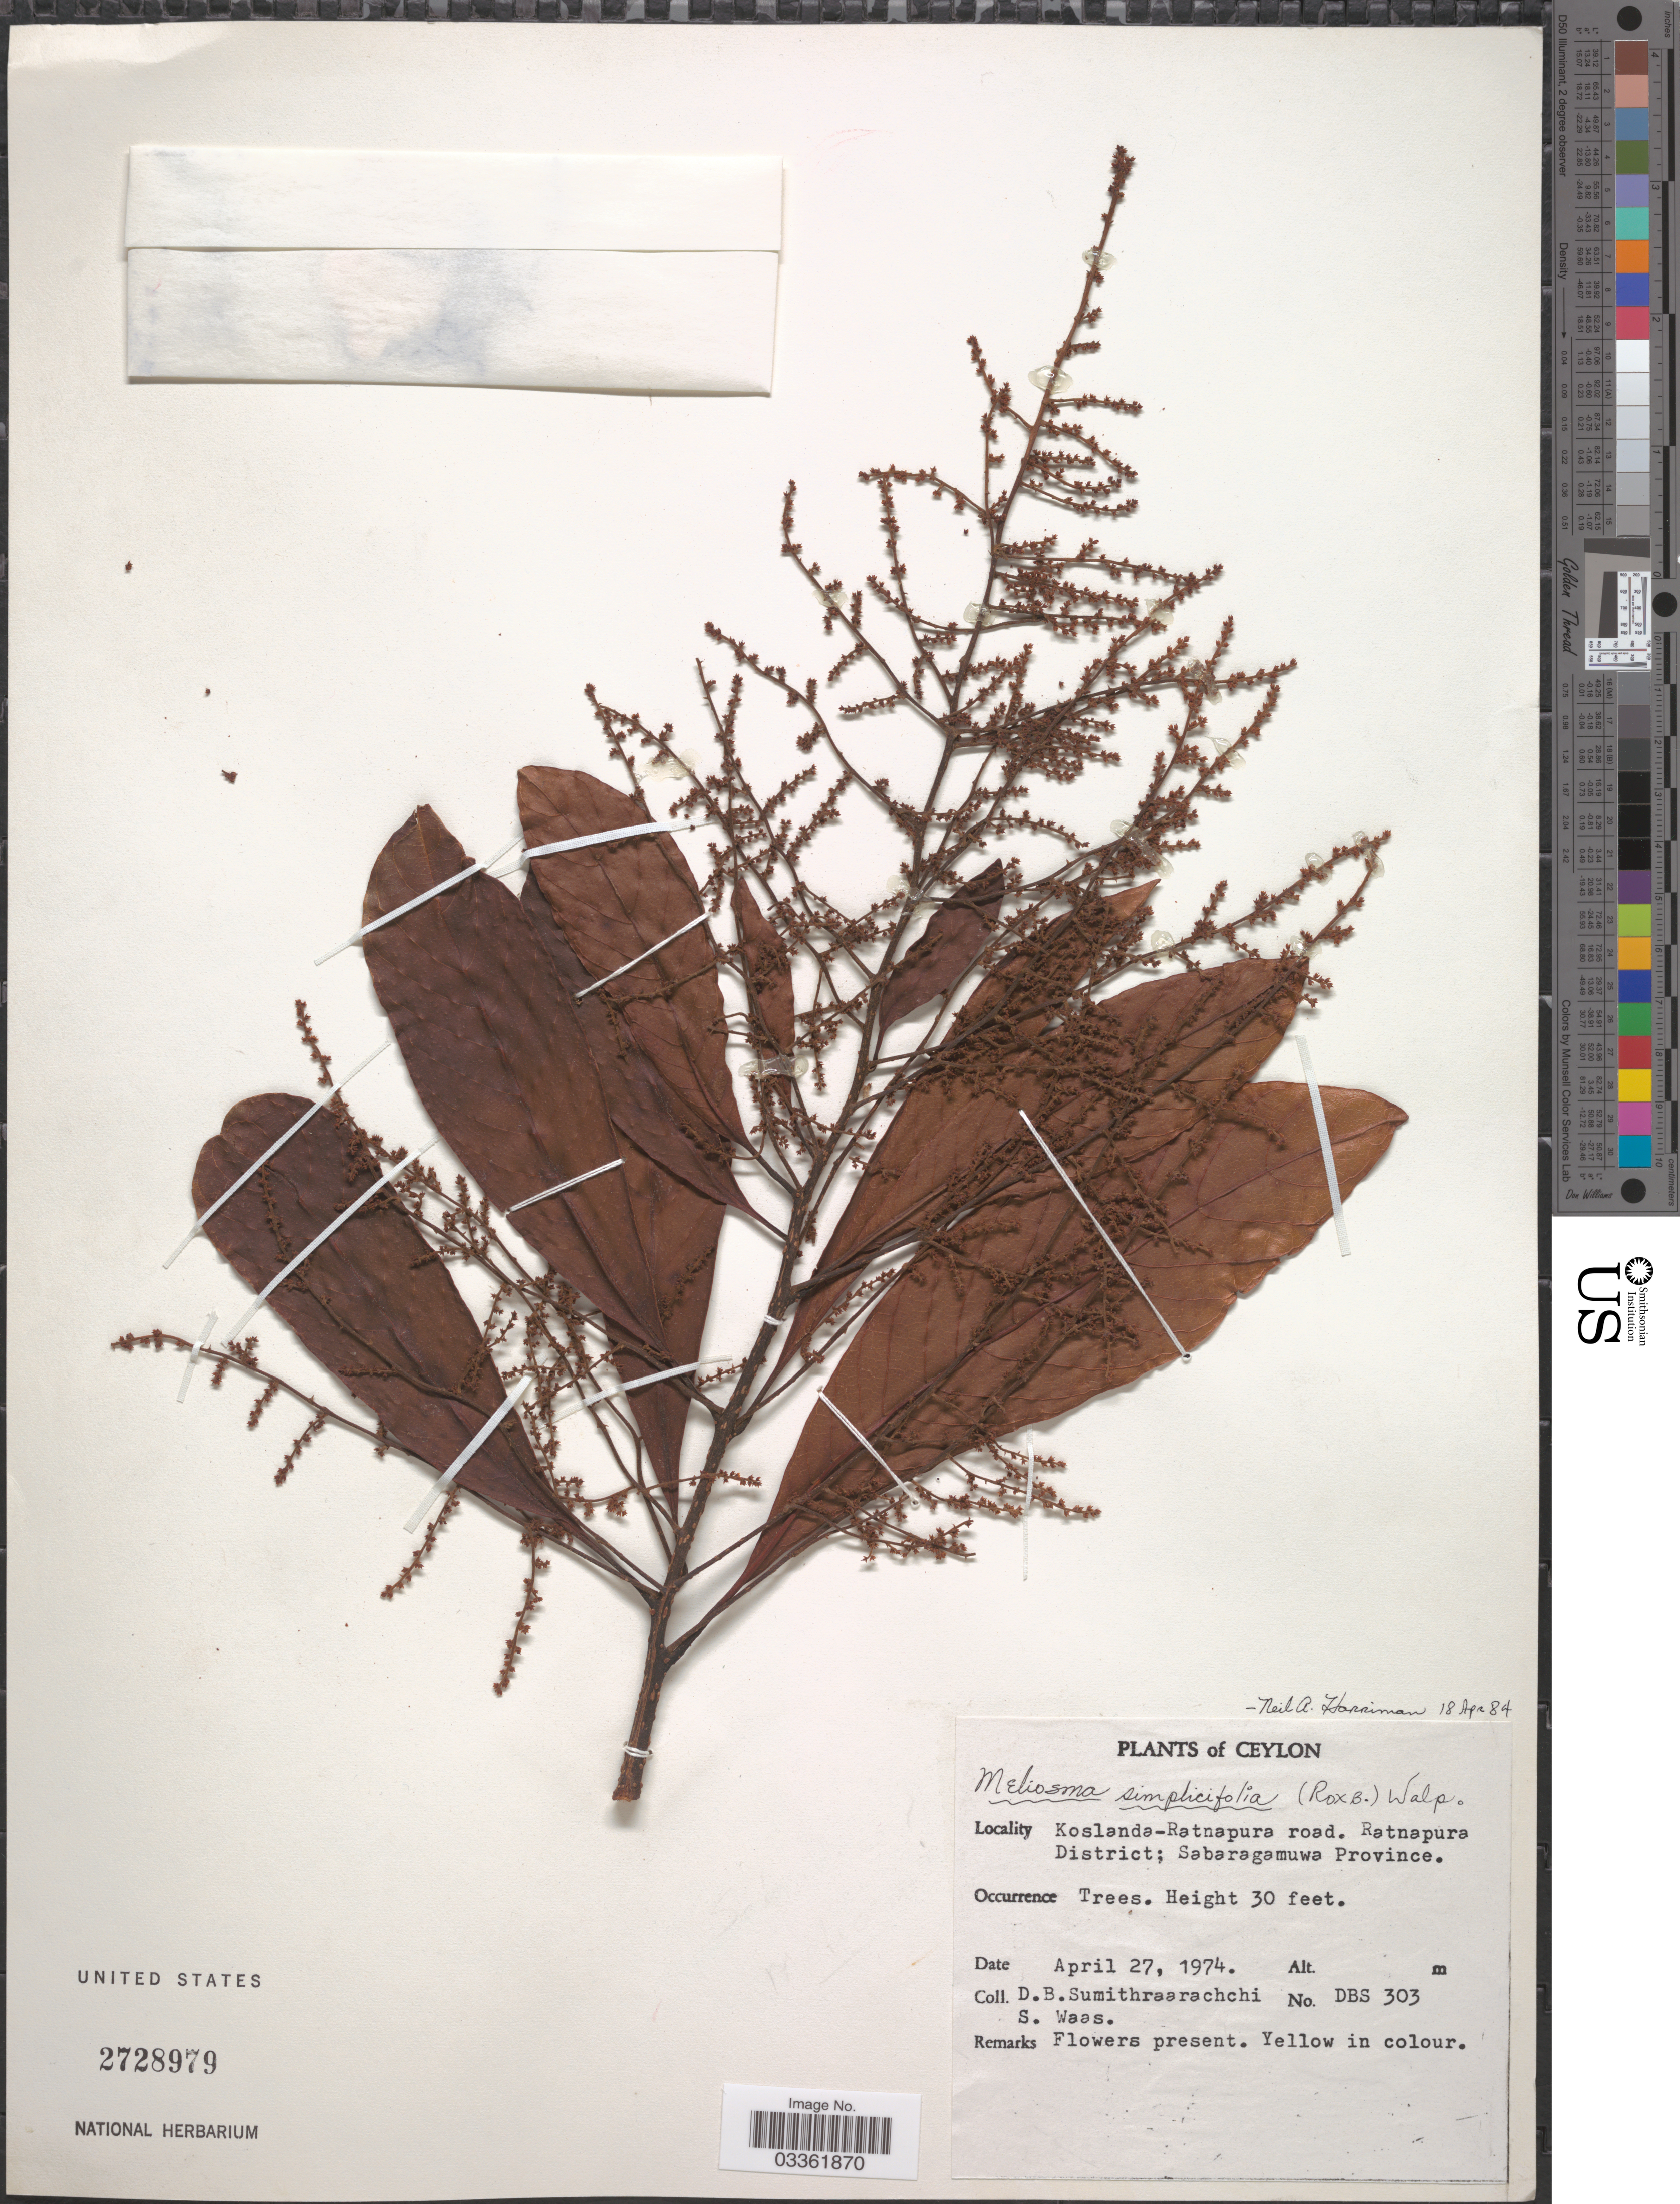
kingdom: Plantae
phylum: Tracheophyta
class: Magnoliopsida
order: Proteales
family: Sabiaceae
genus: Meliosma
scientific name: Meliosma simplicifolia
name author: (Roxb.) Walp.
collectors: D. B. Sumithraarachchi & S. Waas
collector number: DBS303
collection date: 1974-04-27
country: Sri Lanka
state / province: Sabaragamuwa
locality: Ceylon, Koslanda-Ratnapura road. Ratnapura District.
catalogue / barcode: US 2728979